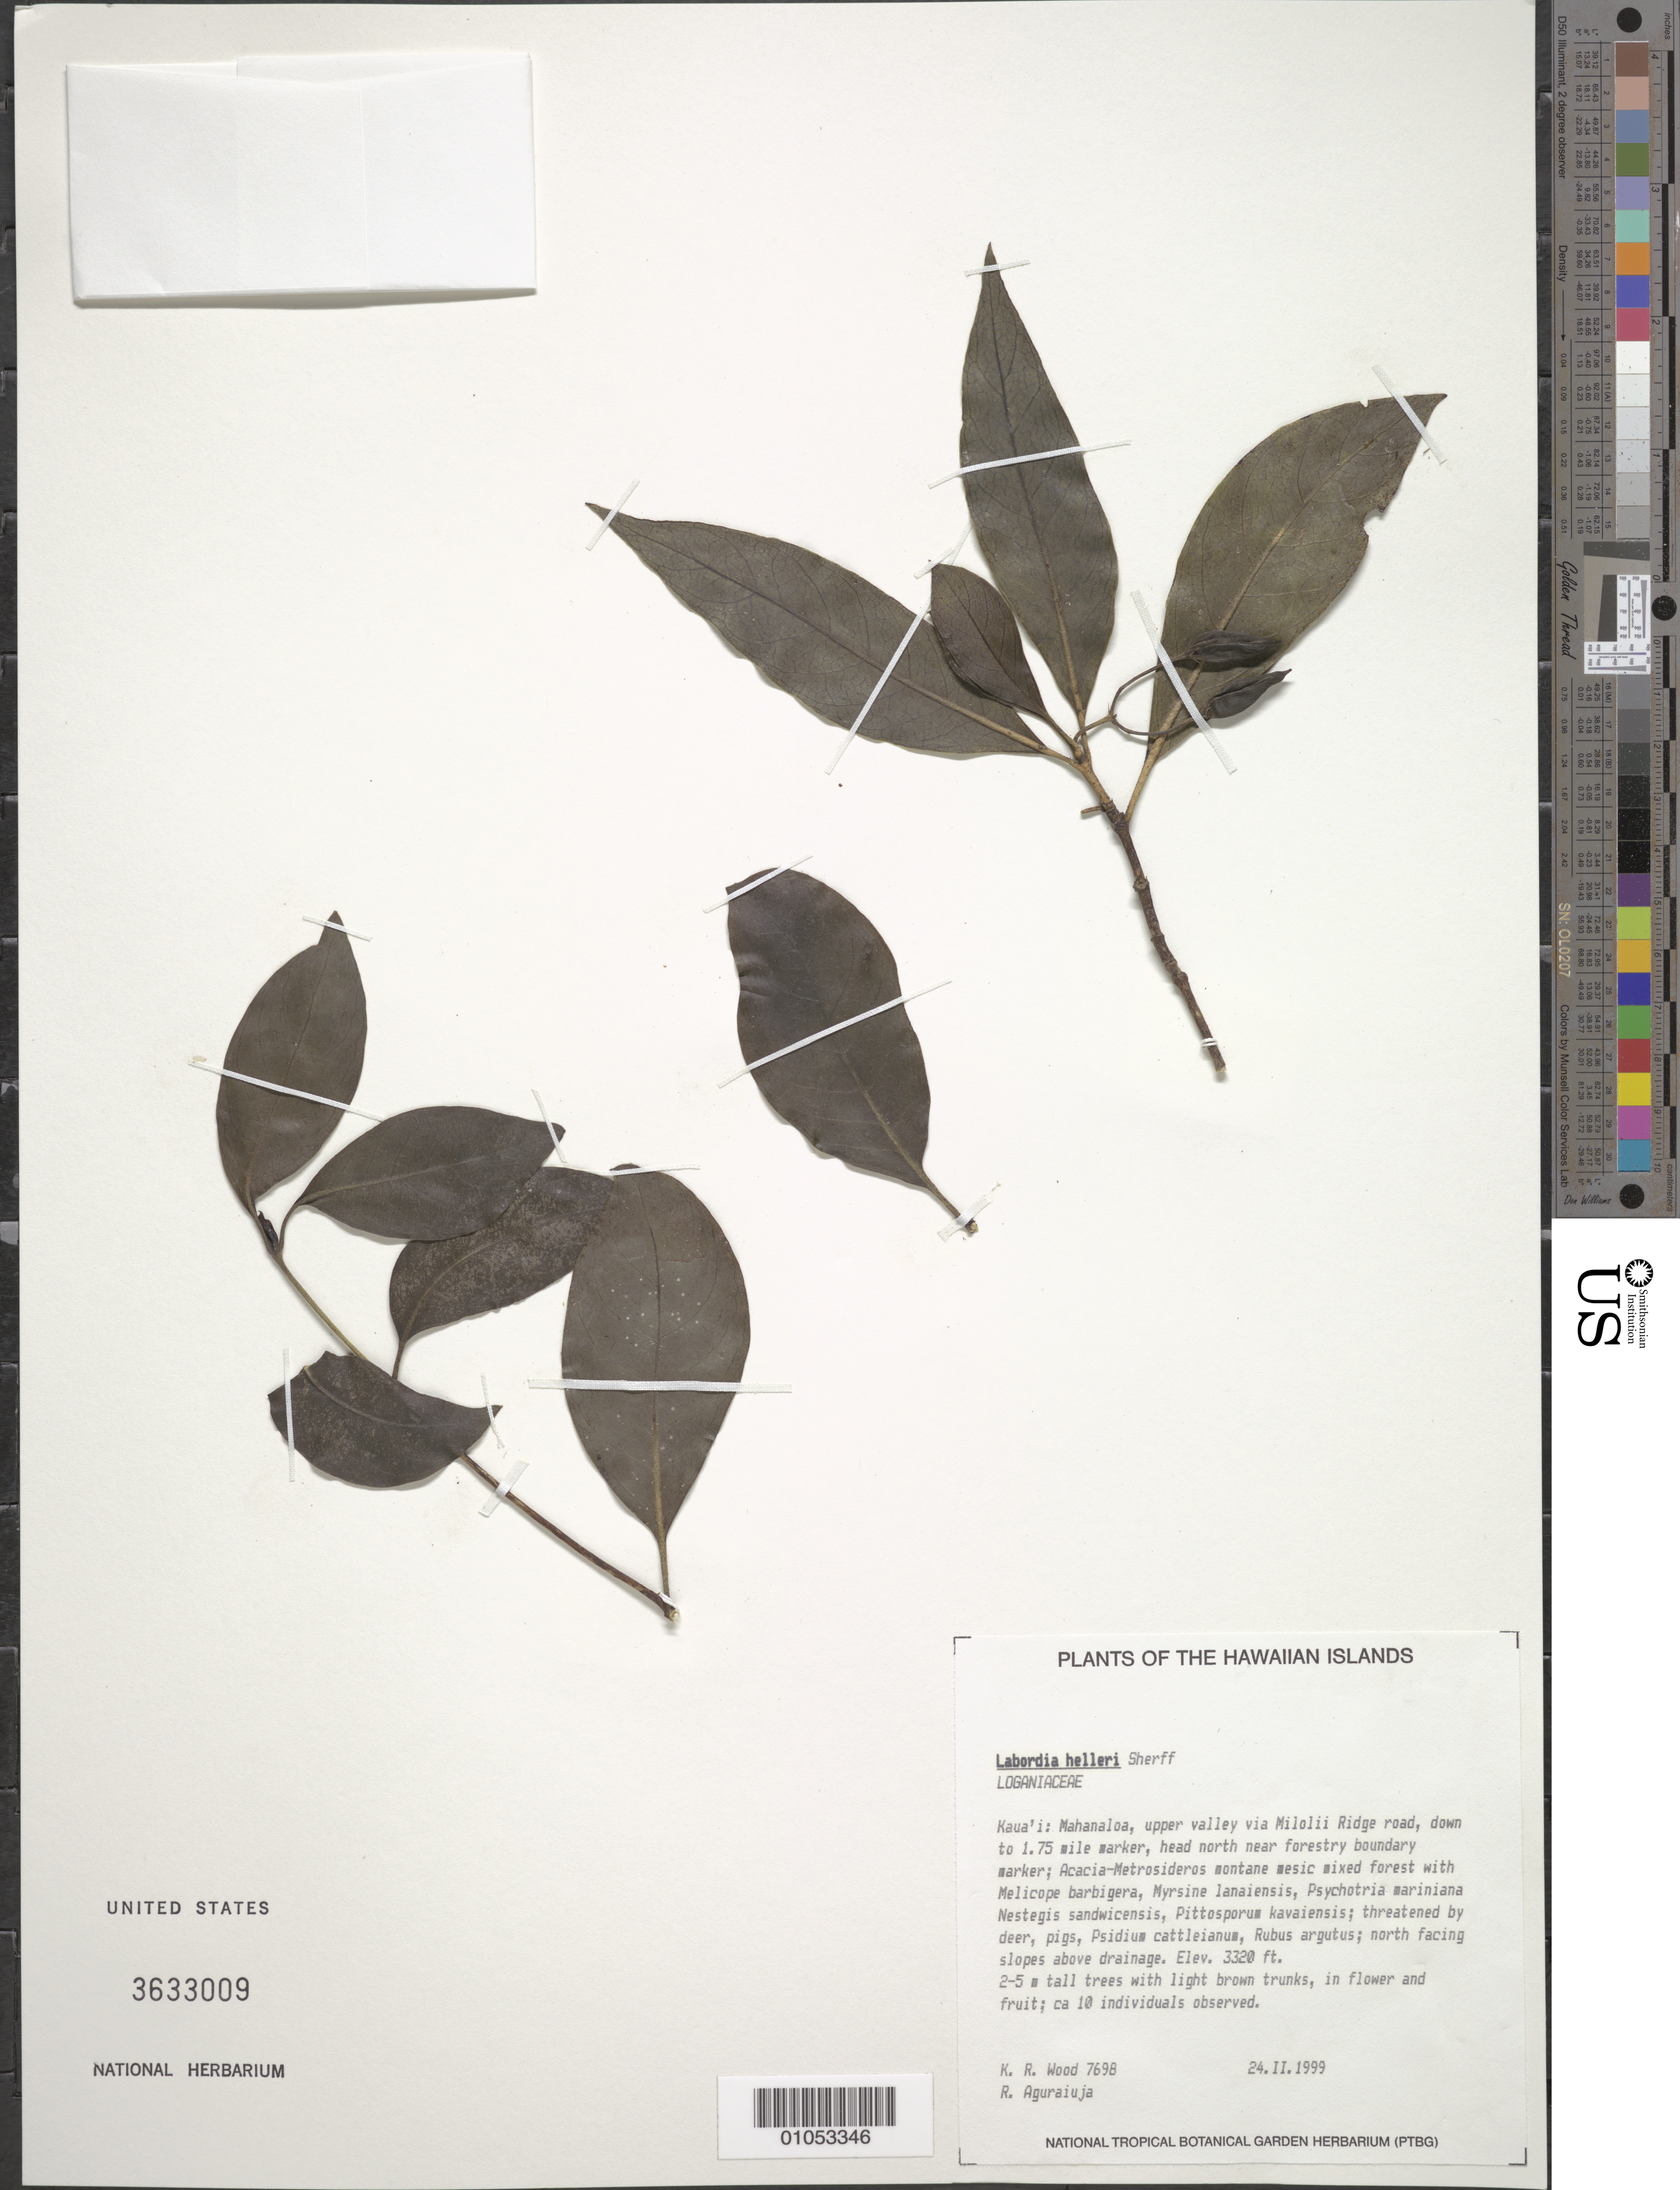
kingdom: Plantae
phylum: Tracheophyta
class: Magnoliopsida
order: Gentianales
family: Loganiaceae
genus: Geniostoma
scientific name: Geniostoma helleri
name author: (Sherff) Byng & Christenh.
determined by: Wagner, W. L., (BOT), Smithsonian Institution - National Museum of Natural History (UNITED STATES)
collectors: K. R. Wood & R. Aguraiuja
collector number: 7698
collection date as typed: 24 Feb 1999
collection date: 1999-02-24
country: United States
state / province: Hawaii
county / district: Kaui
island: Kaua'i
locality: Mahanaloa, upper valley via Milolii Ridge road, down to 1.75 mile marker, head north near forestry boundary marker.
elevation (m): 1012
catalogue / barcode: US 3633009